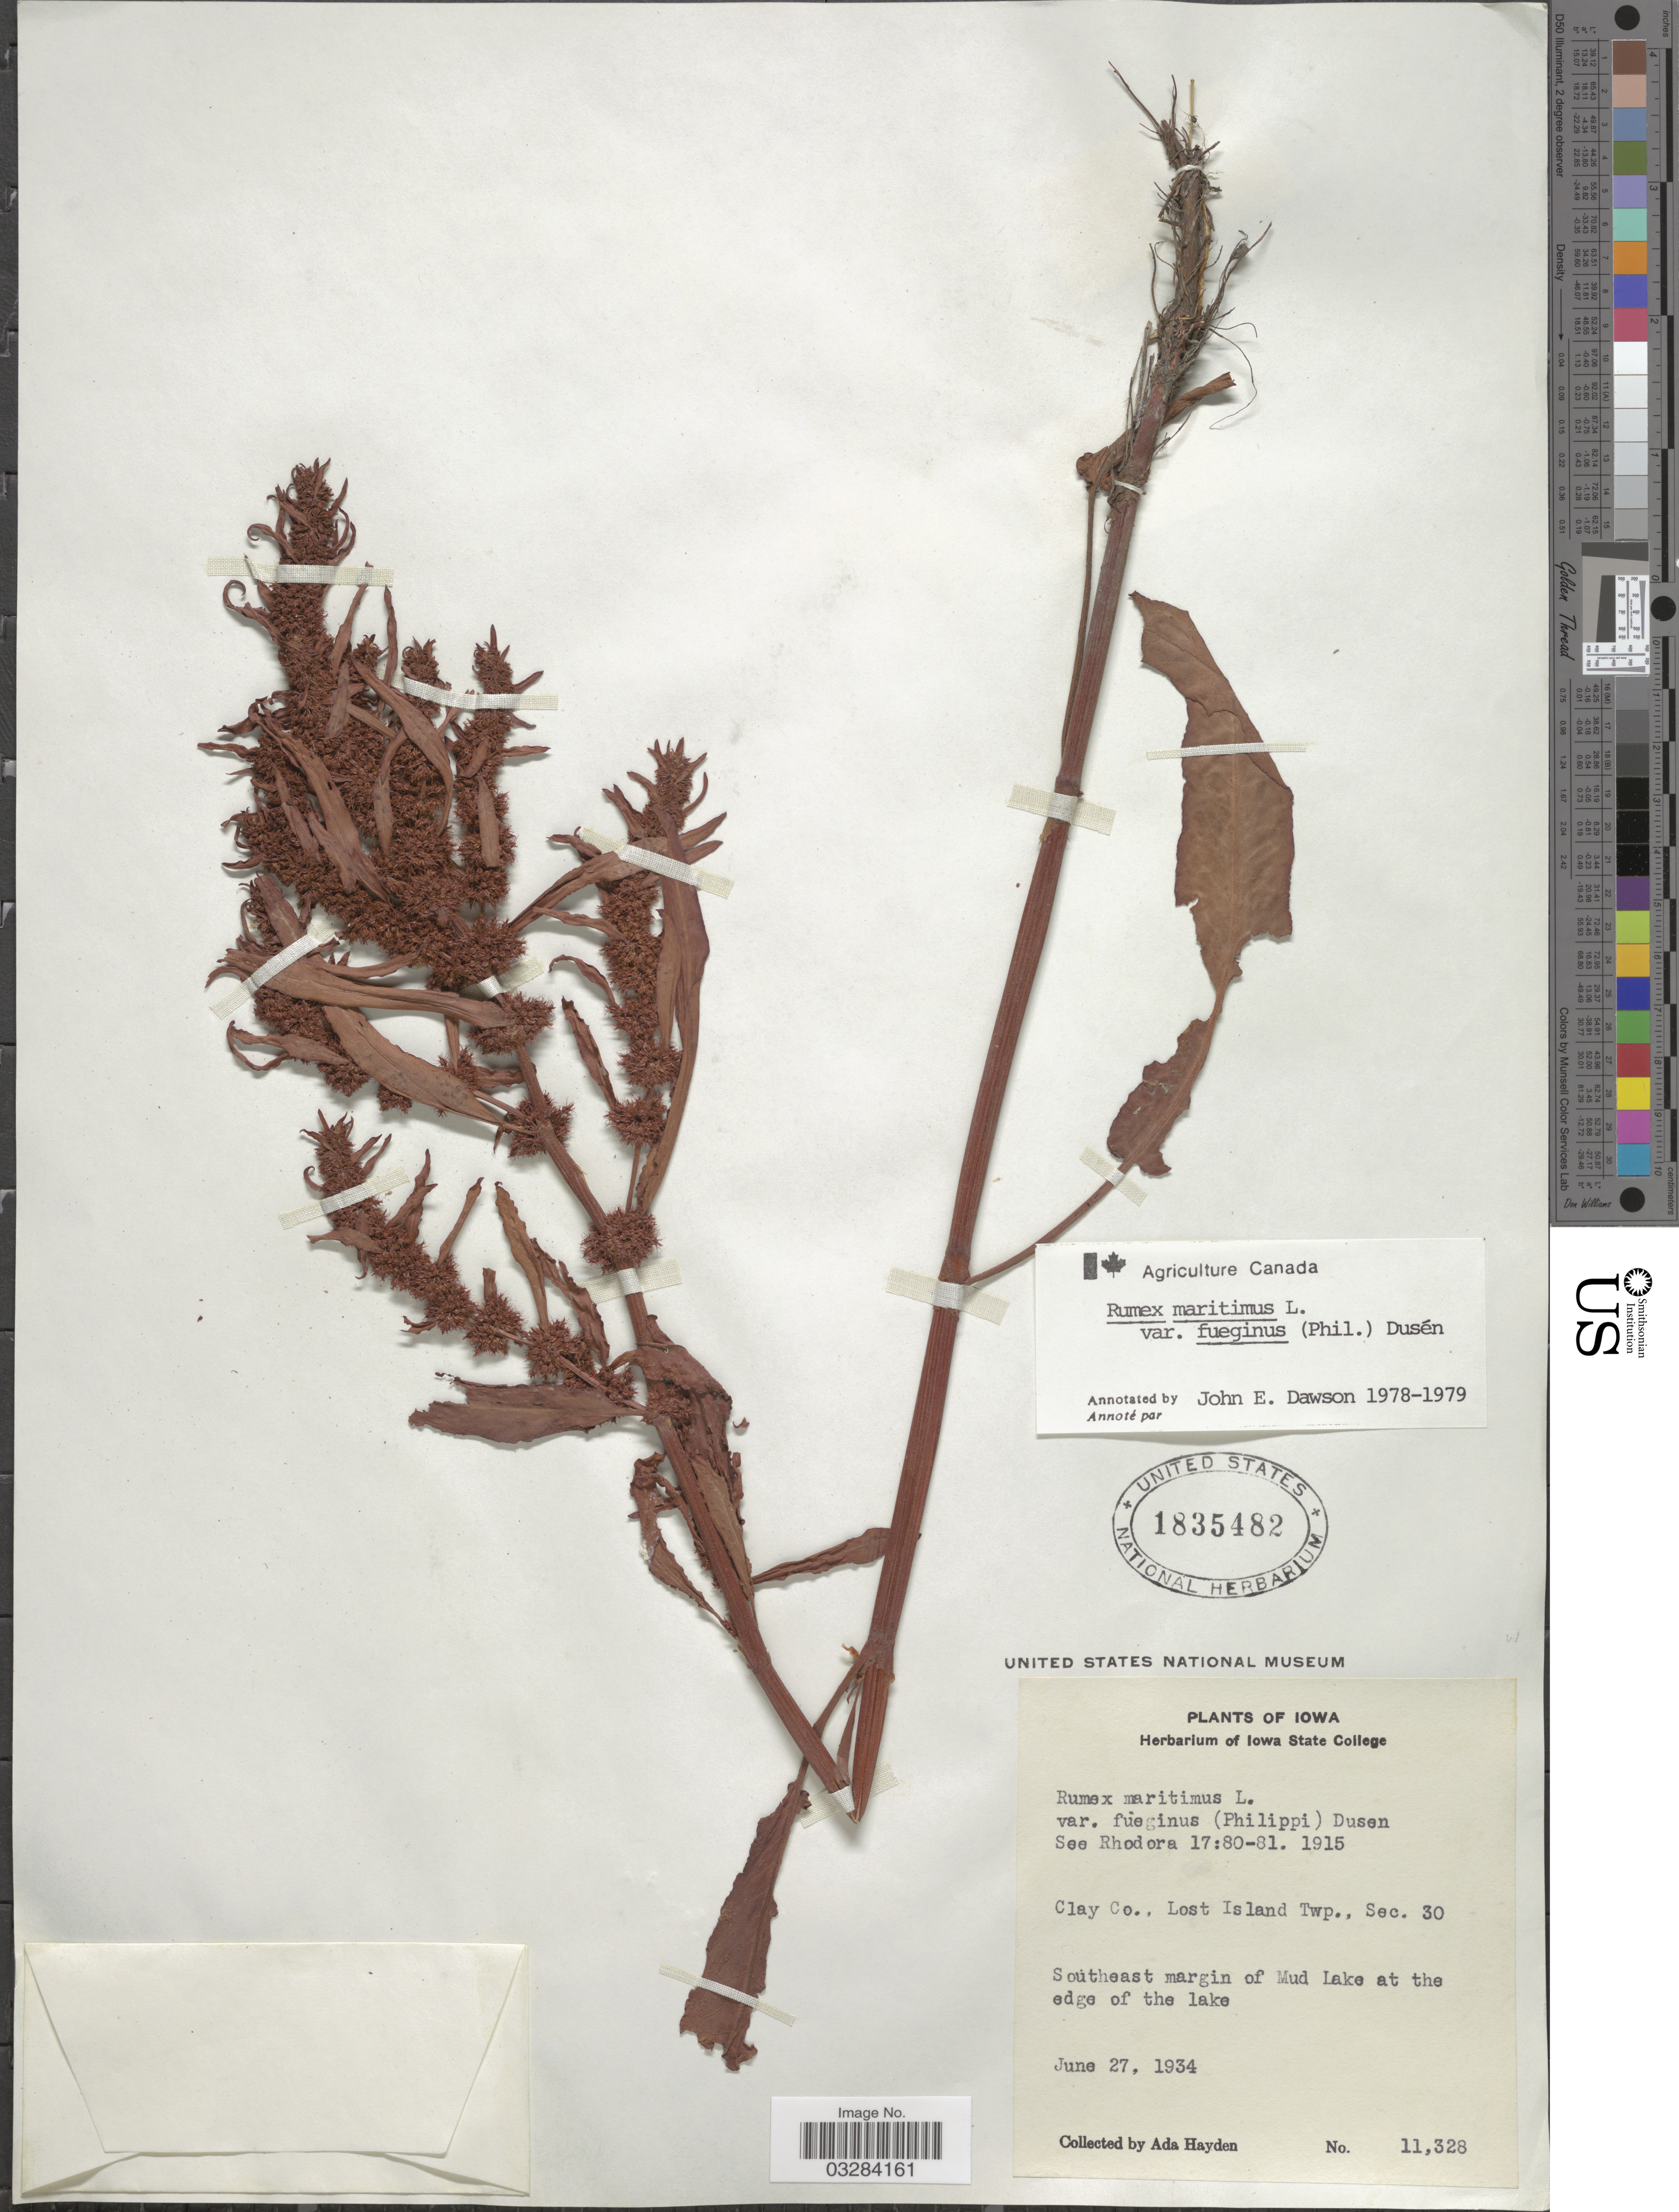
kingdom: Plantae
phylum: Tracheophyta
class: Magnoliopsida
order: Caryophyllales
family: Polygonaceae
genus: Rumex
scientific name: Rumex maritimus var. fueginus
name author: (Phil.) Dusén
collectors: Ada Hayden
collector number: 11328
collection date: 1934-06-27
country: United States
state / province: Iowa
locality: Clay Co., Lost Island Twp., Sec. 30. Southeast margin of Mud Lake.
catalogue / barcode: US 1835482